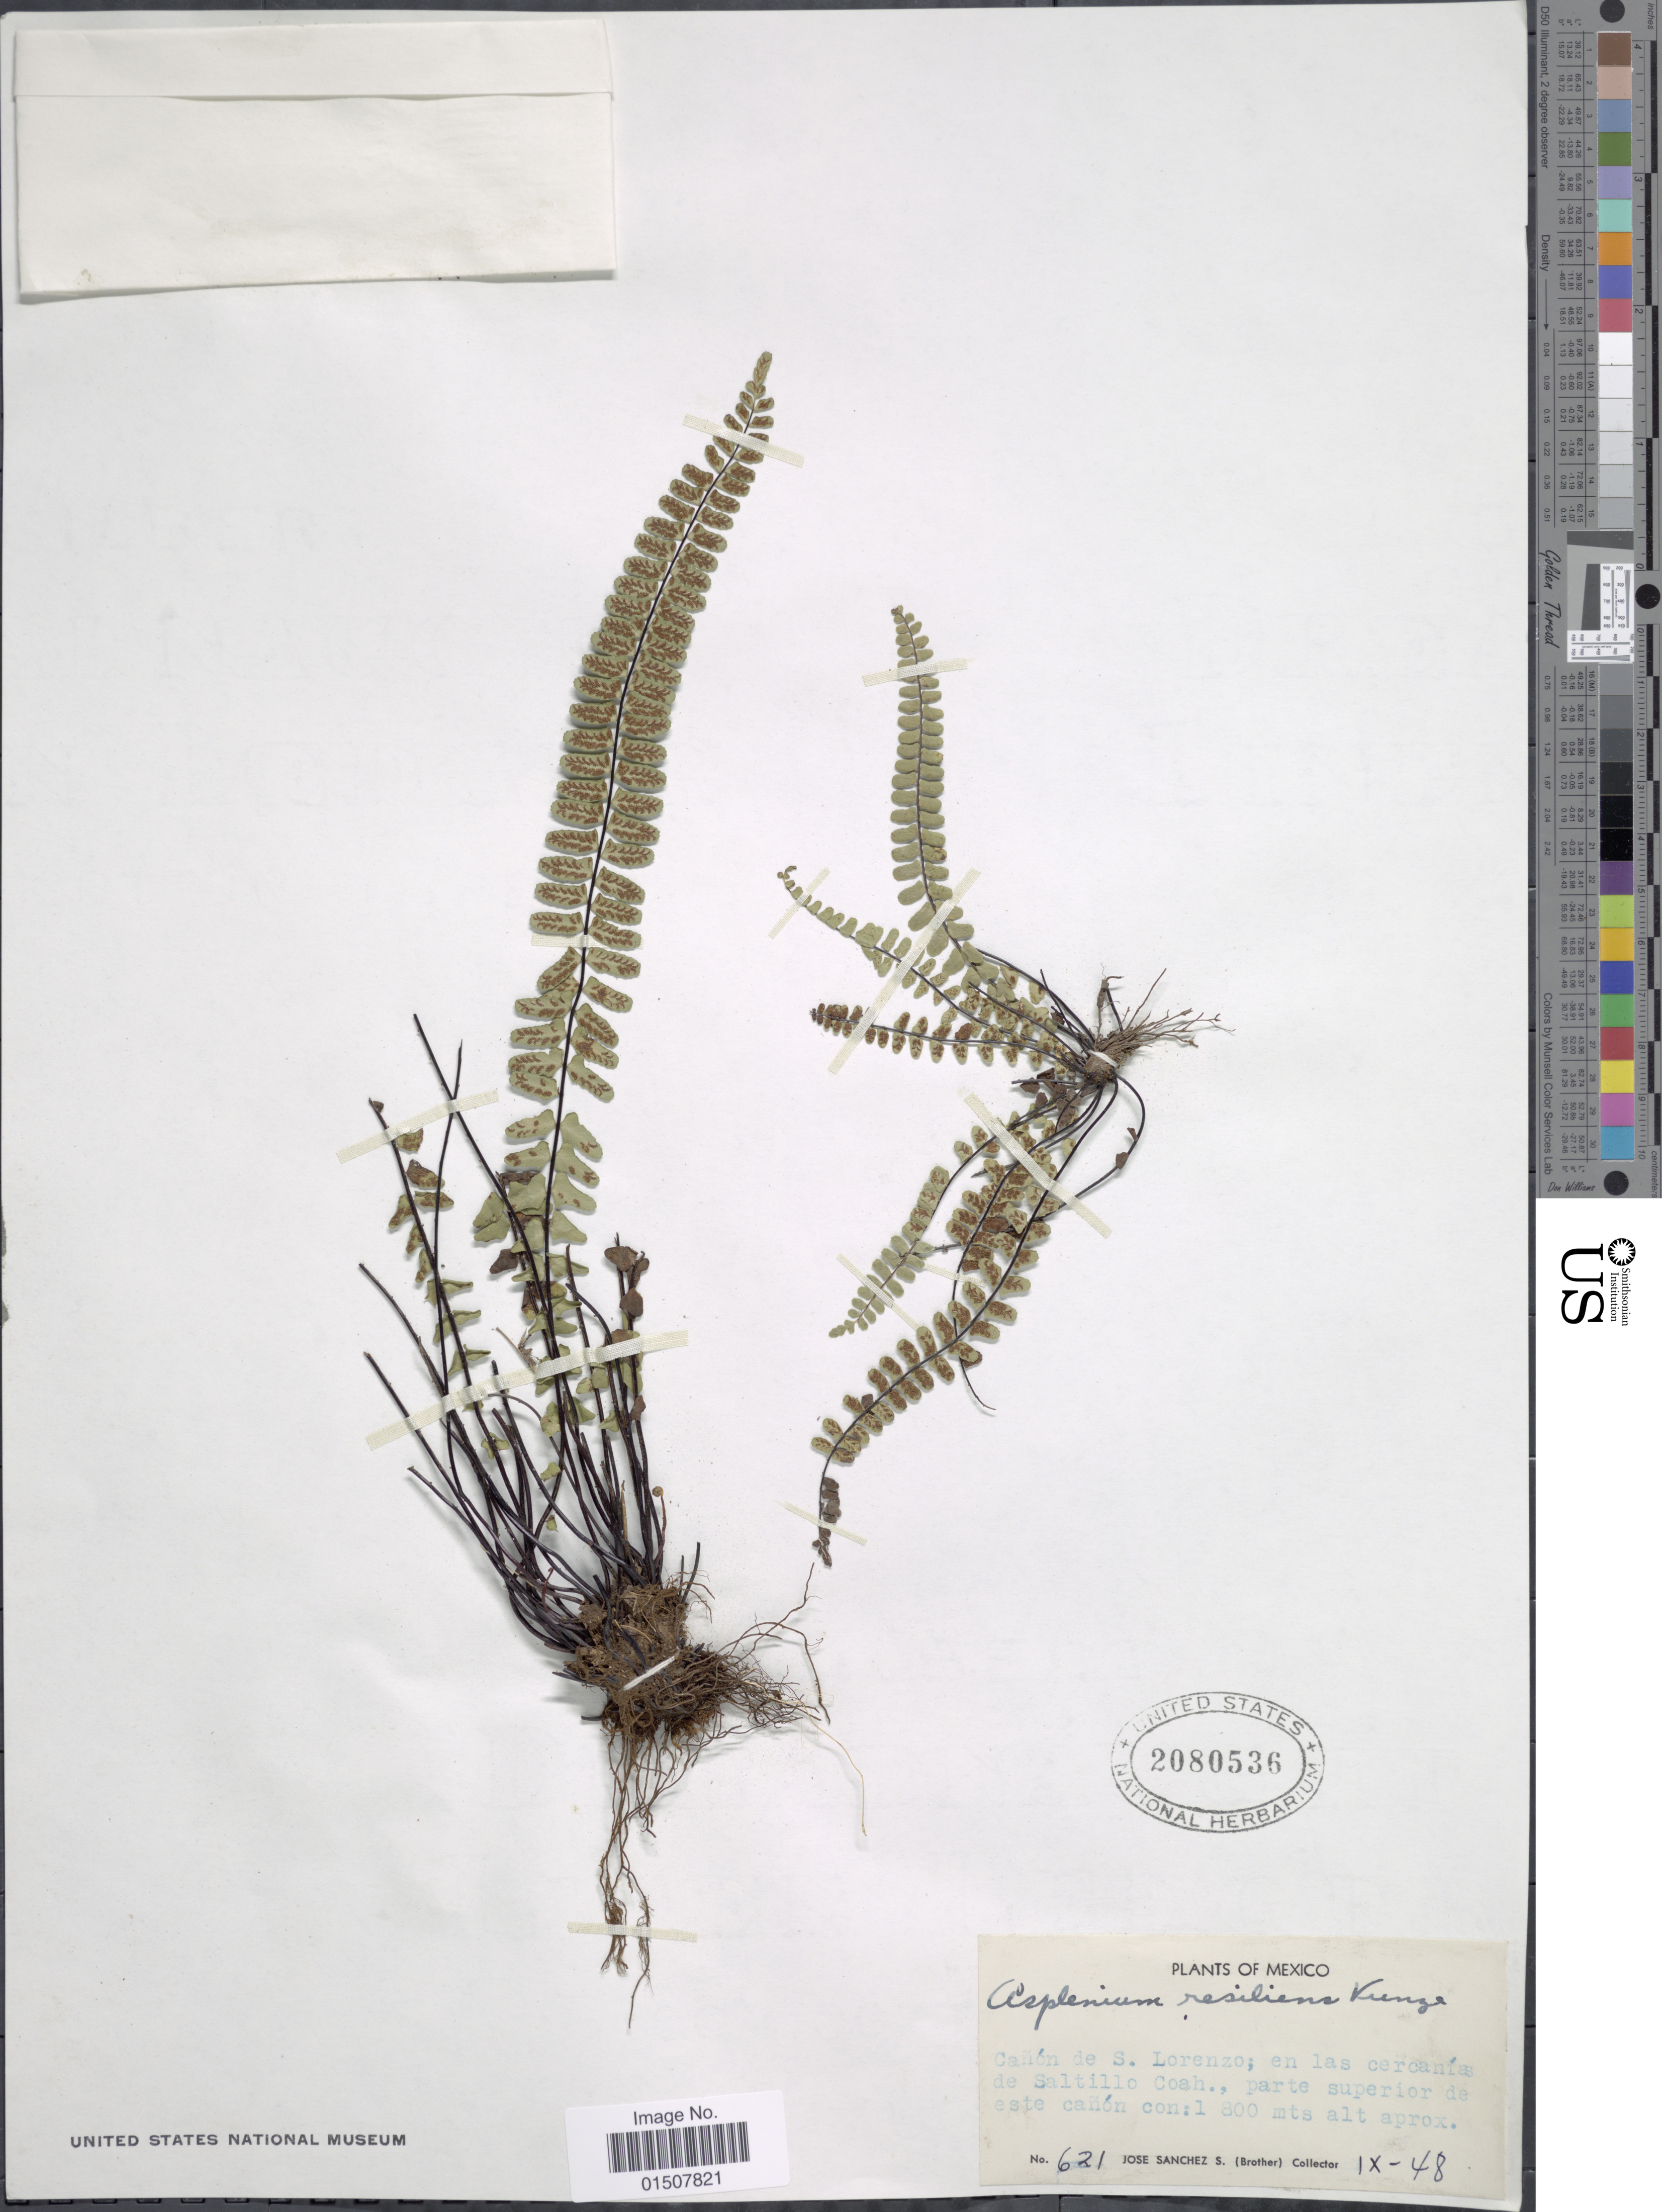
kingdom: Plantae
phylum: Tracheophyta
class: Polypodiopsida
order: Polypodiales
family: Aspleniaceae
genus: Asplenium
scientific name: Asplenium resiliens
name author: Kunze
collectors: S. Sanchez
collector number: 621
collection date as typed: Transcribed d/m/y: /9/48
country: Mexico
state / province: Coahuila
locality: Canon de S. Lorenzo; en las cercanias de Saltillo Coah. , parte superior de este canon.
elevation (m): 1800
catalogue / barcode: US 2080536